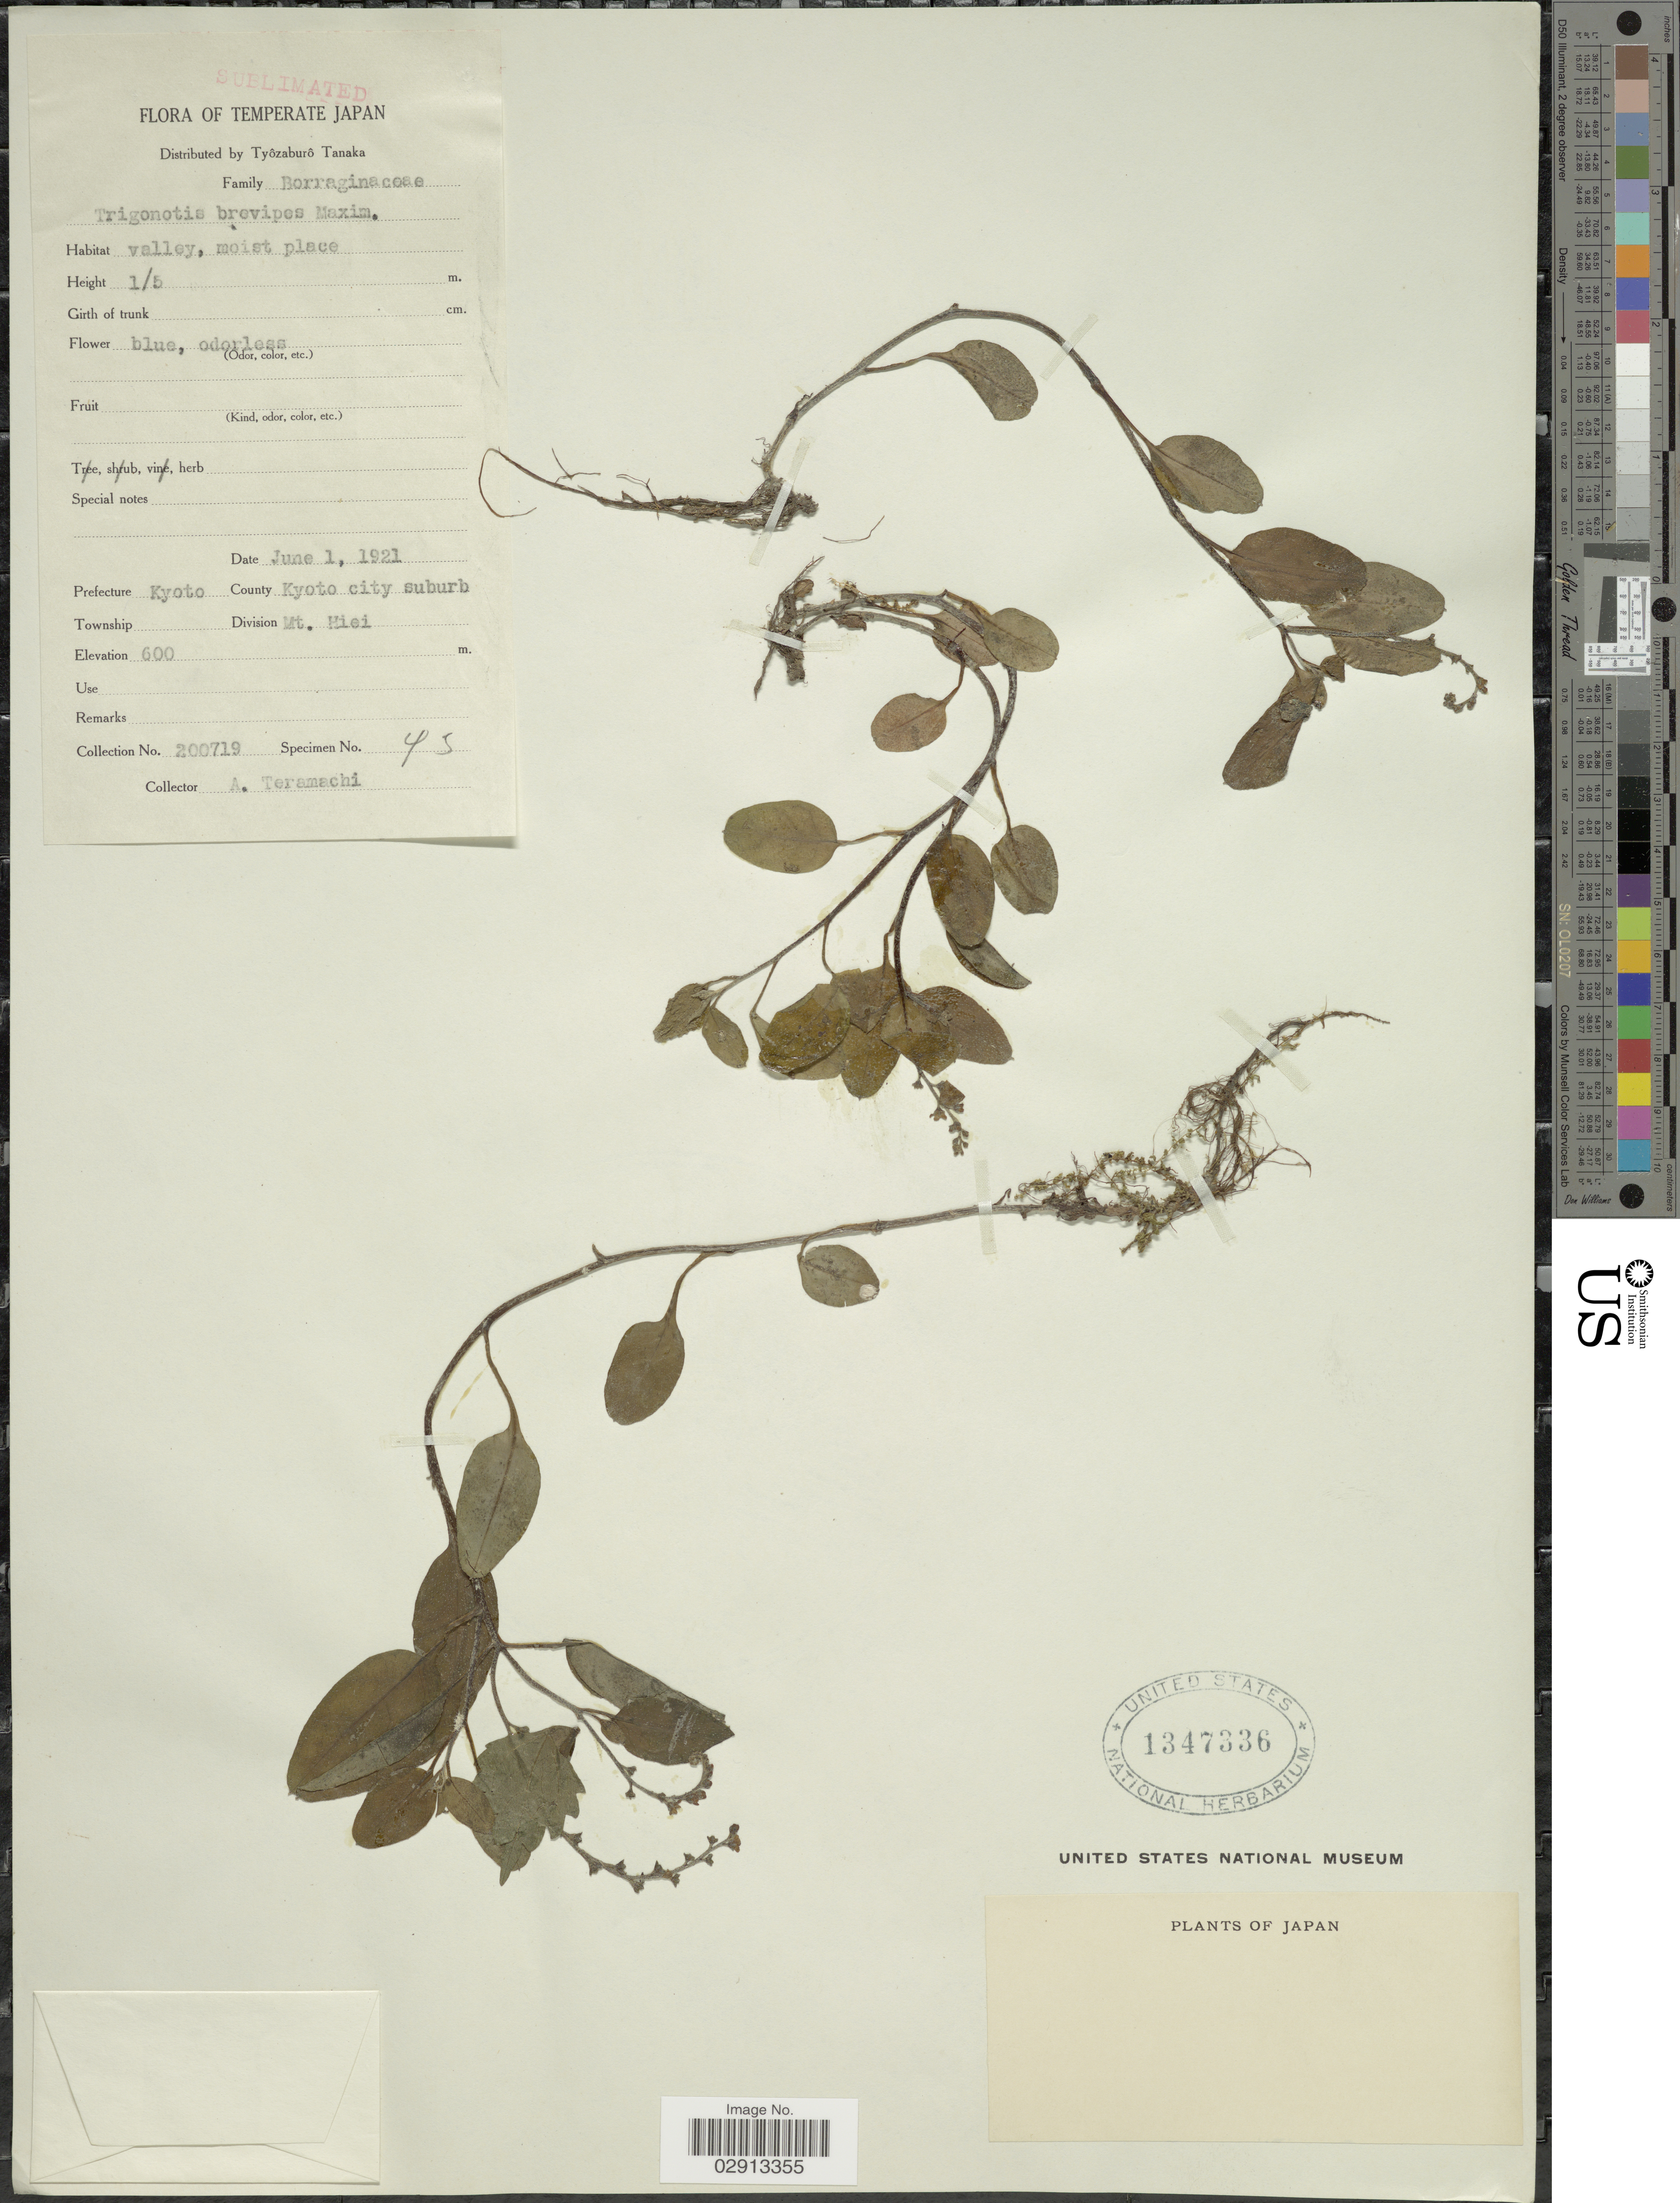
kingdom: Plantae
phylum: Tracheophyta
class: Magnoliopsida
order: Boraginales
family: Boraginaceae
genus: Trigonotis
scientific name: Trigonotis brevipes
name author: Maxim.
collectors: A. Teramachi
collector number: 200719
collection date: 1921-06-01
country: Japan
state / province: Kyoto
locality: Temperate Japan. Prefecture Kyoto. County Kyoto City suburb. Division Mt. Hiei.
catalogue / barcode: US 1347336